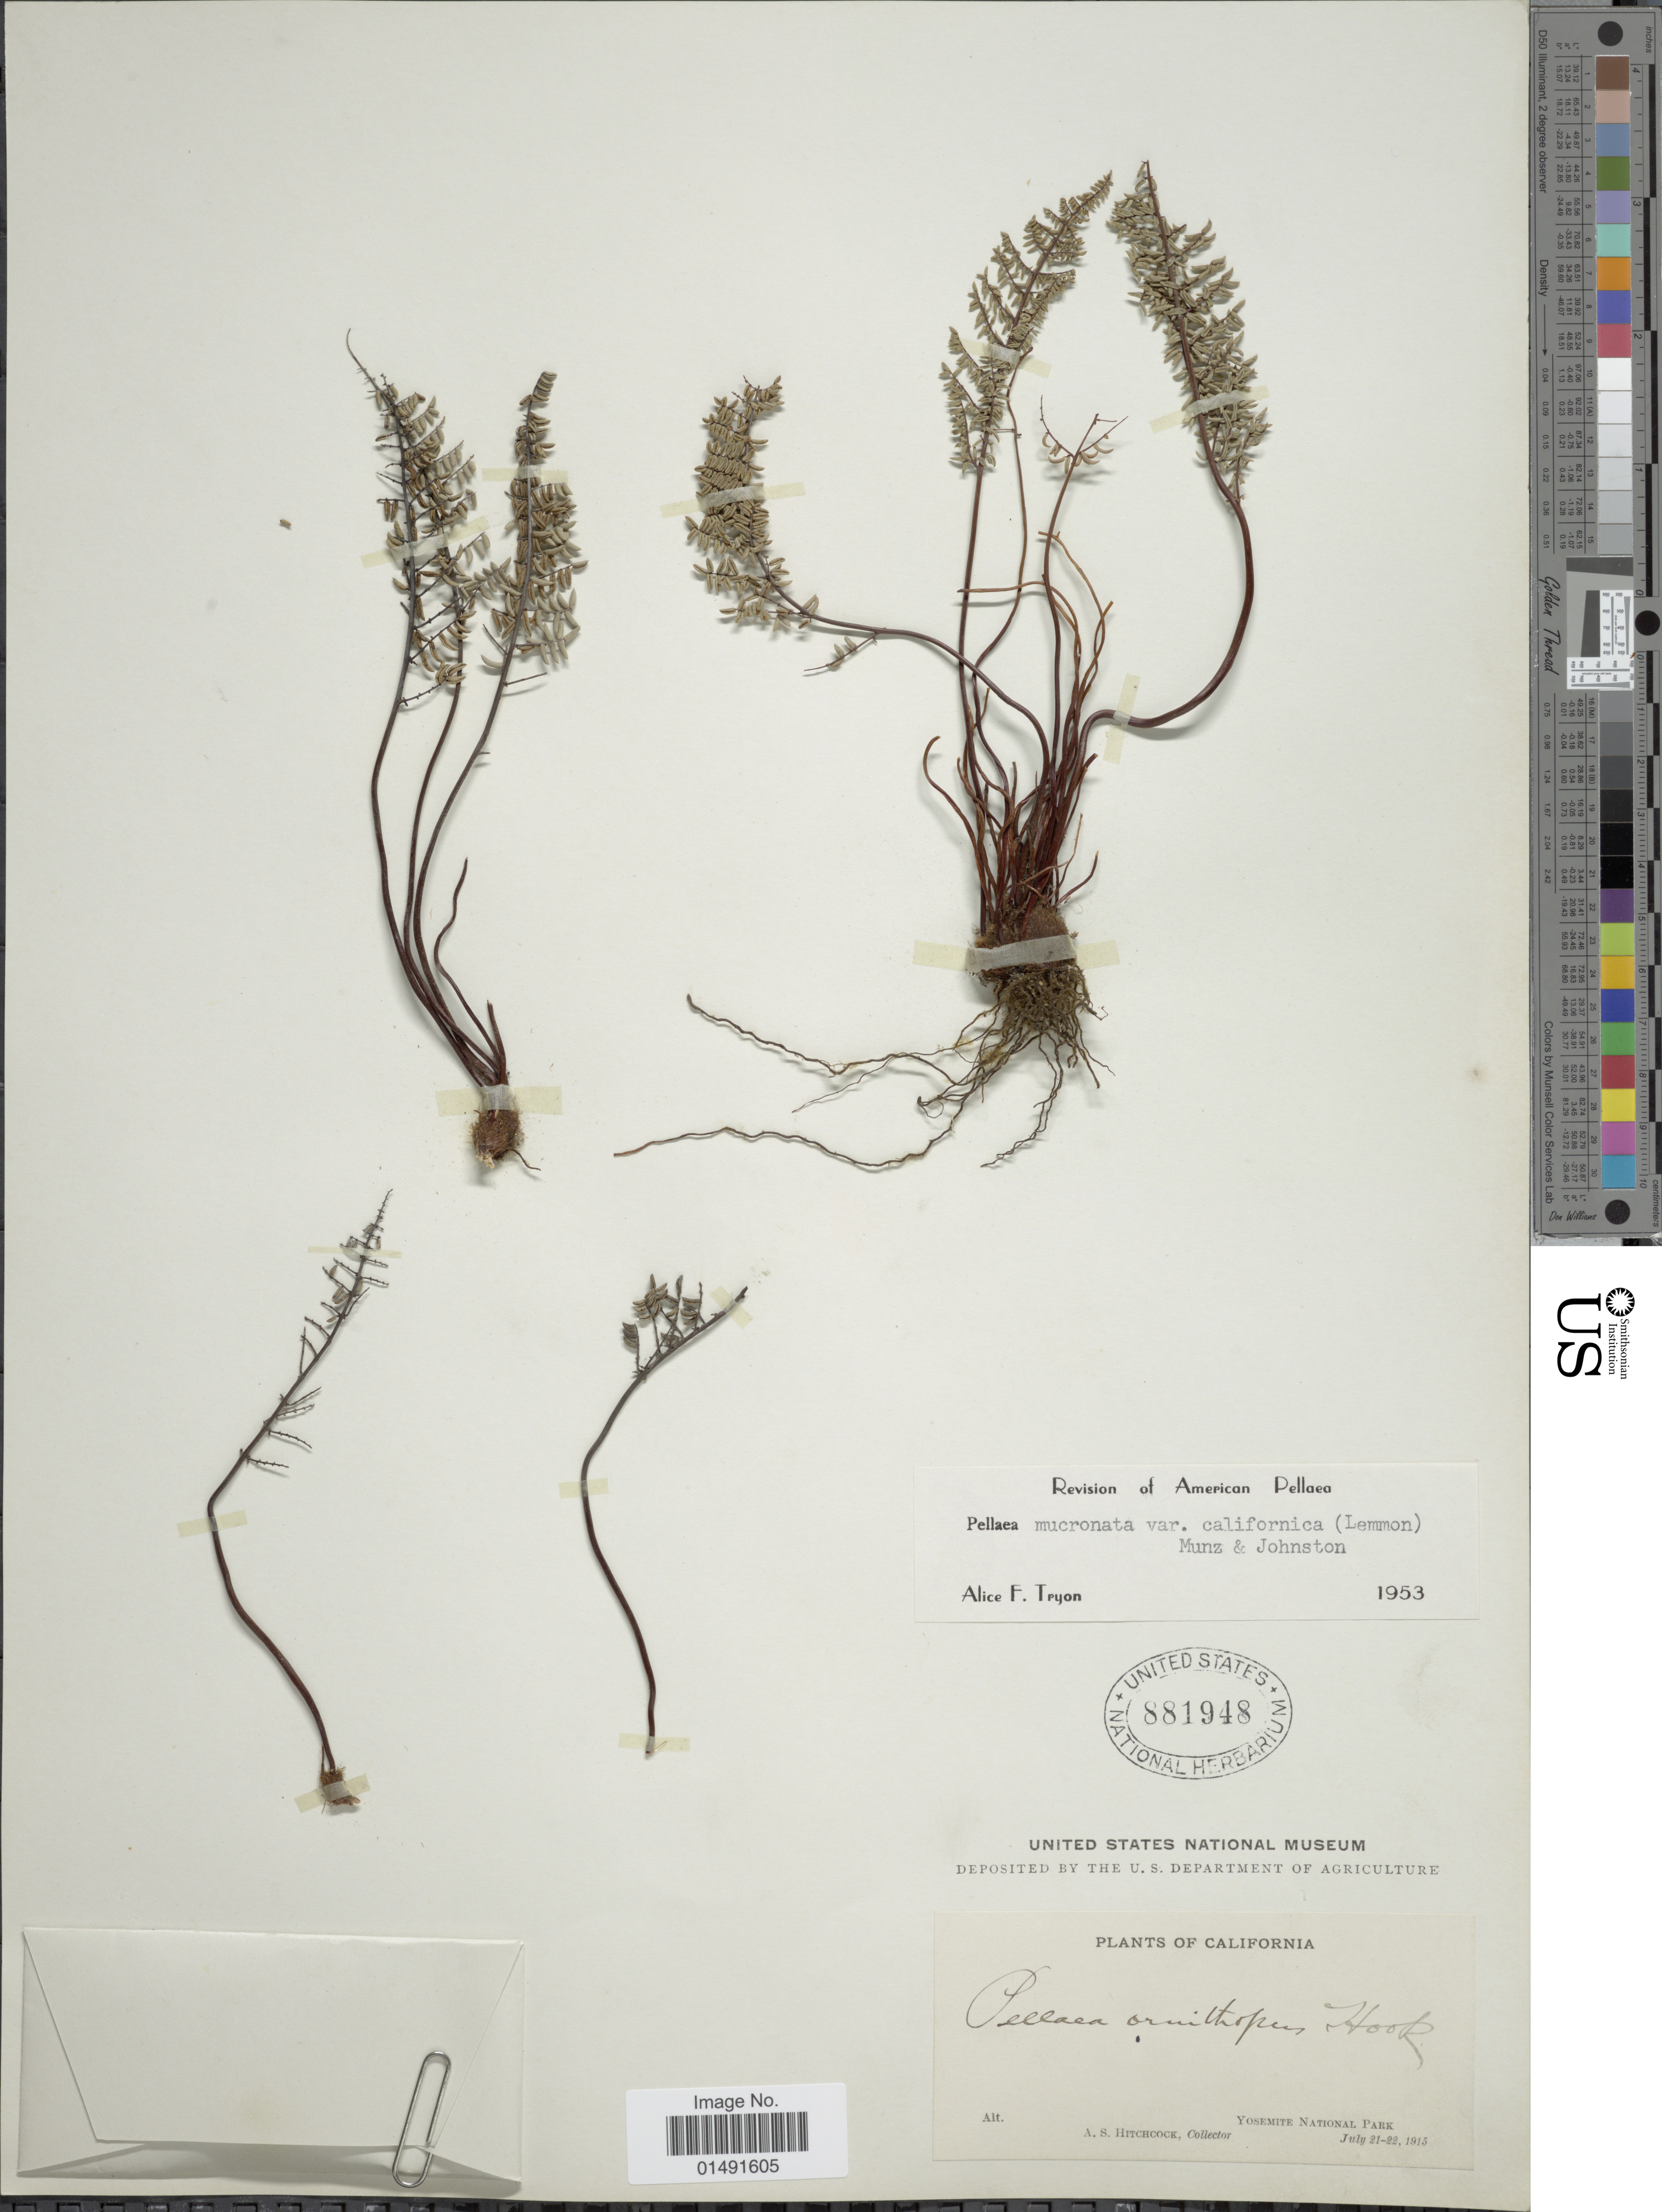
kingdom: Plantae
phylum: Tracheophyta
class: Polypodiopsida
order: Polypodiales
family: Pteridaceae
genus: Pellaea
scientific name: Pellaea mucronata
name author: (D.C. Eaton) D.C. Eaton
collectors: A. S. Hitchcock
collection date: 1915-07-21/1915-07-22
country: United States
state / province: California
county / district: Mariposa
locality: Yosemite National Park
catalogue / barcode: US 881948